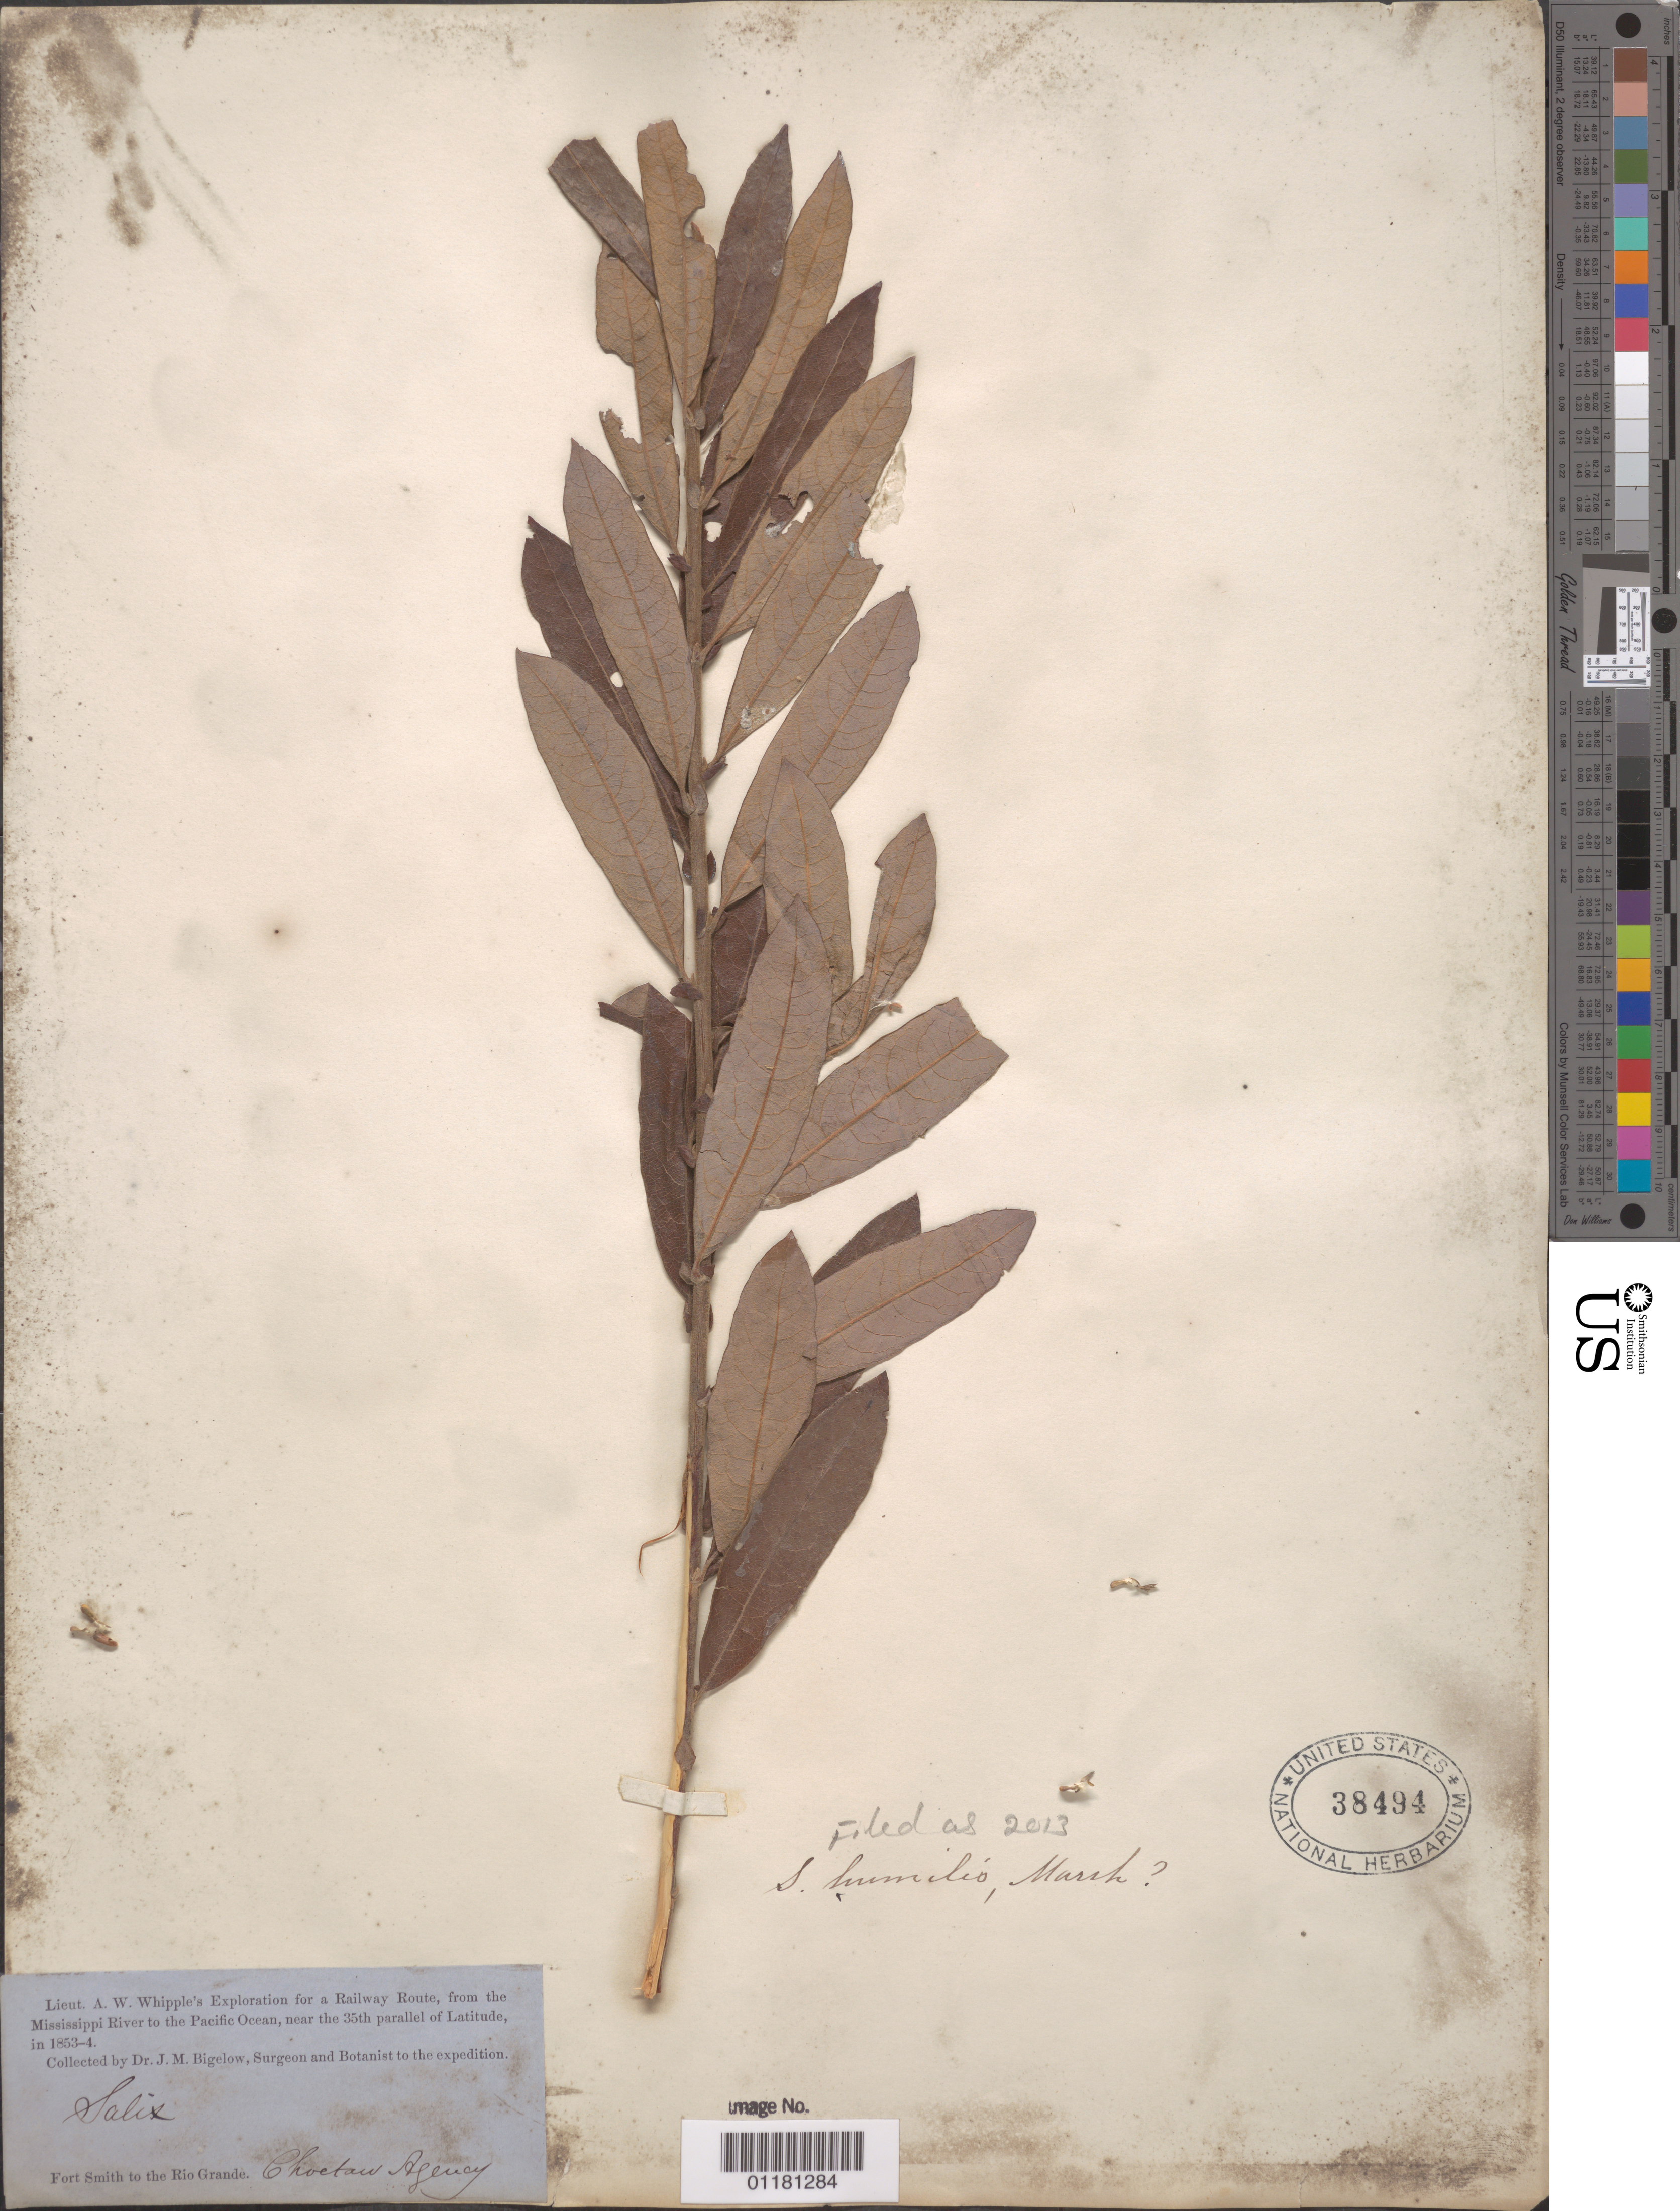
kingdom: Plantae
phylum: Tracheophyta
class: Magnoliopsida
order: Malpighiales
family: Salicaceae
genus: Salix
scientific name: Salix humilis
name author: Marshall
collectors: J. M. Bigelow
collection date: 1853/1854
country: United States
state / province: Oklahoma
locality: Fort Smith to the Rio Grande, Choctaw Agency.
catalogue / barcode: US 38494